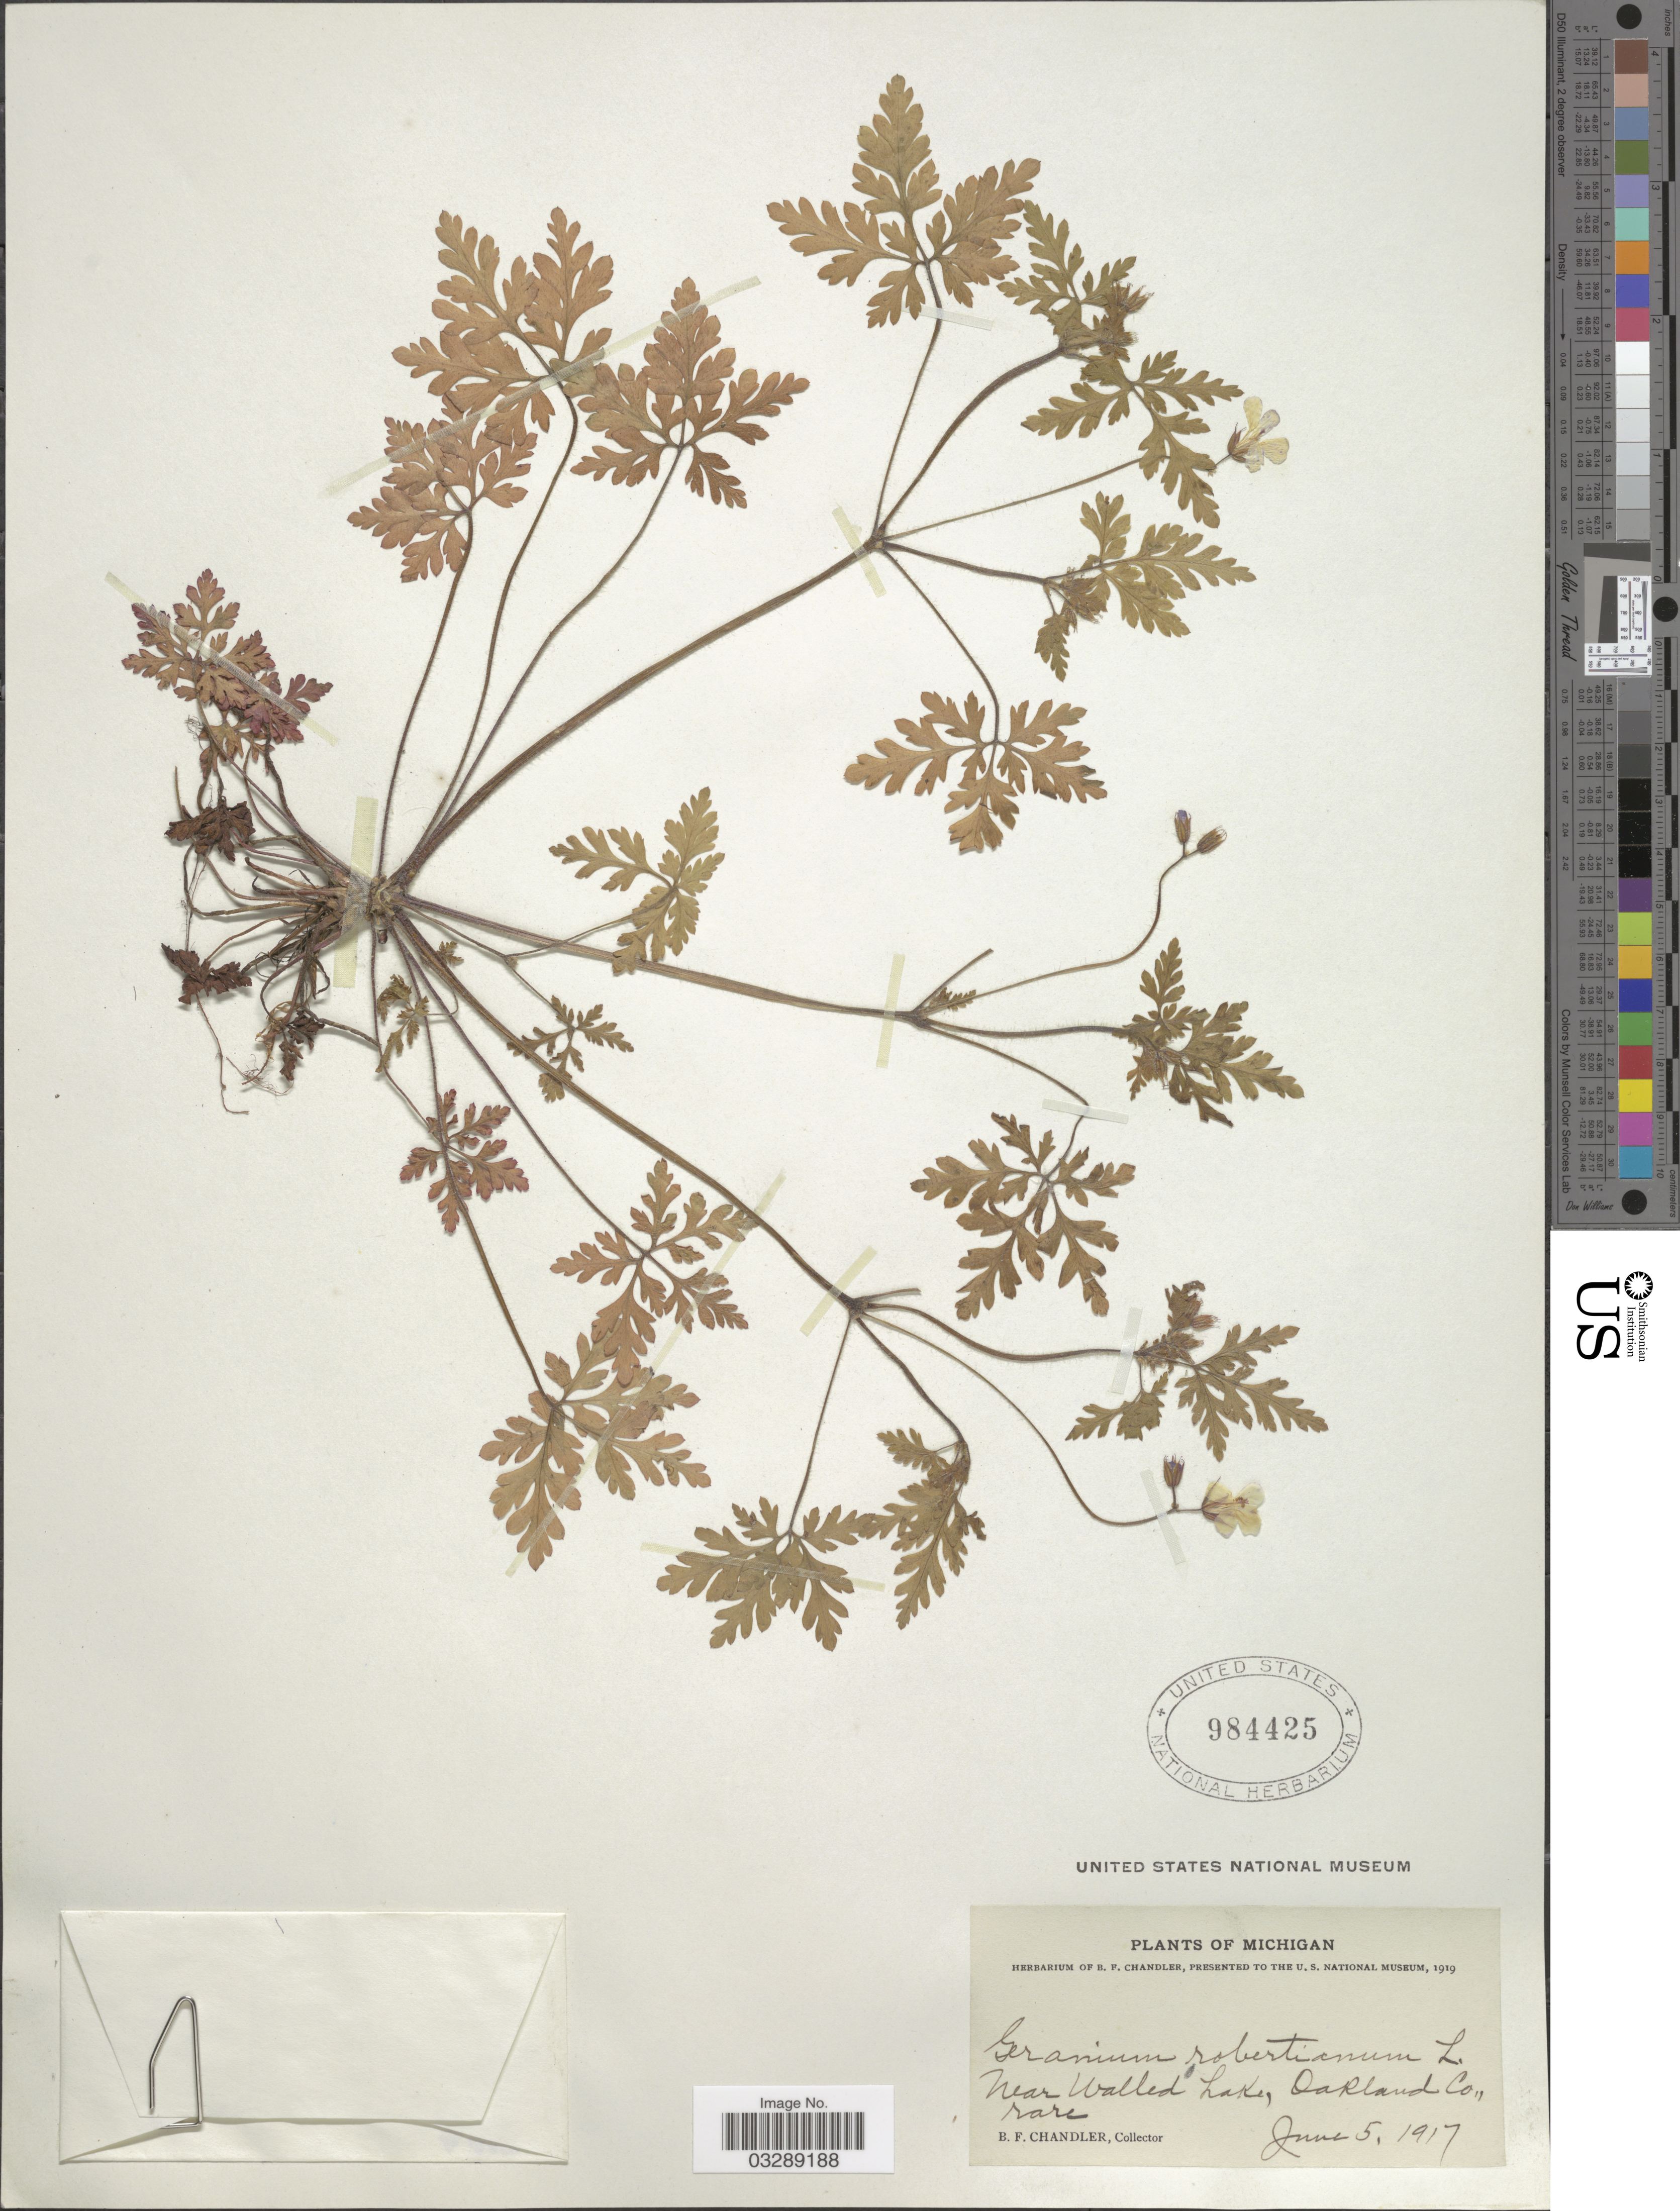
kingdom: Plantae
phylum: Tracheophyta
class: Magnoliopsida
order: Geraniales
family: Geraniaceae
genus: Geranium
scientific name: Geranium robertianum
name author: L.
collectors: B. F. Chandler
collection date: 1917-06-05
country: United States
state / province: Michigan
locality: Near Walled Lake, Oakland Co.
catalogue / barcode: US 984425